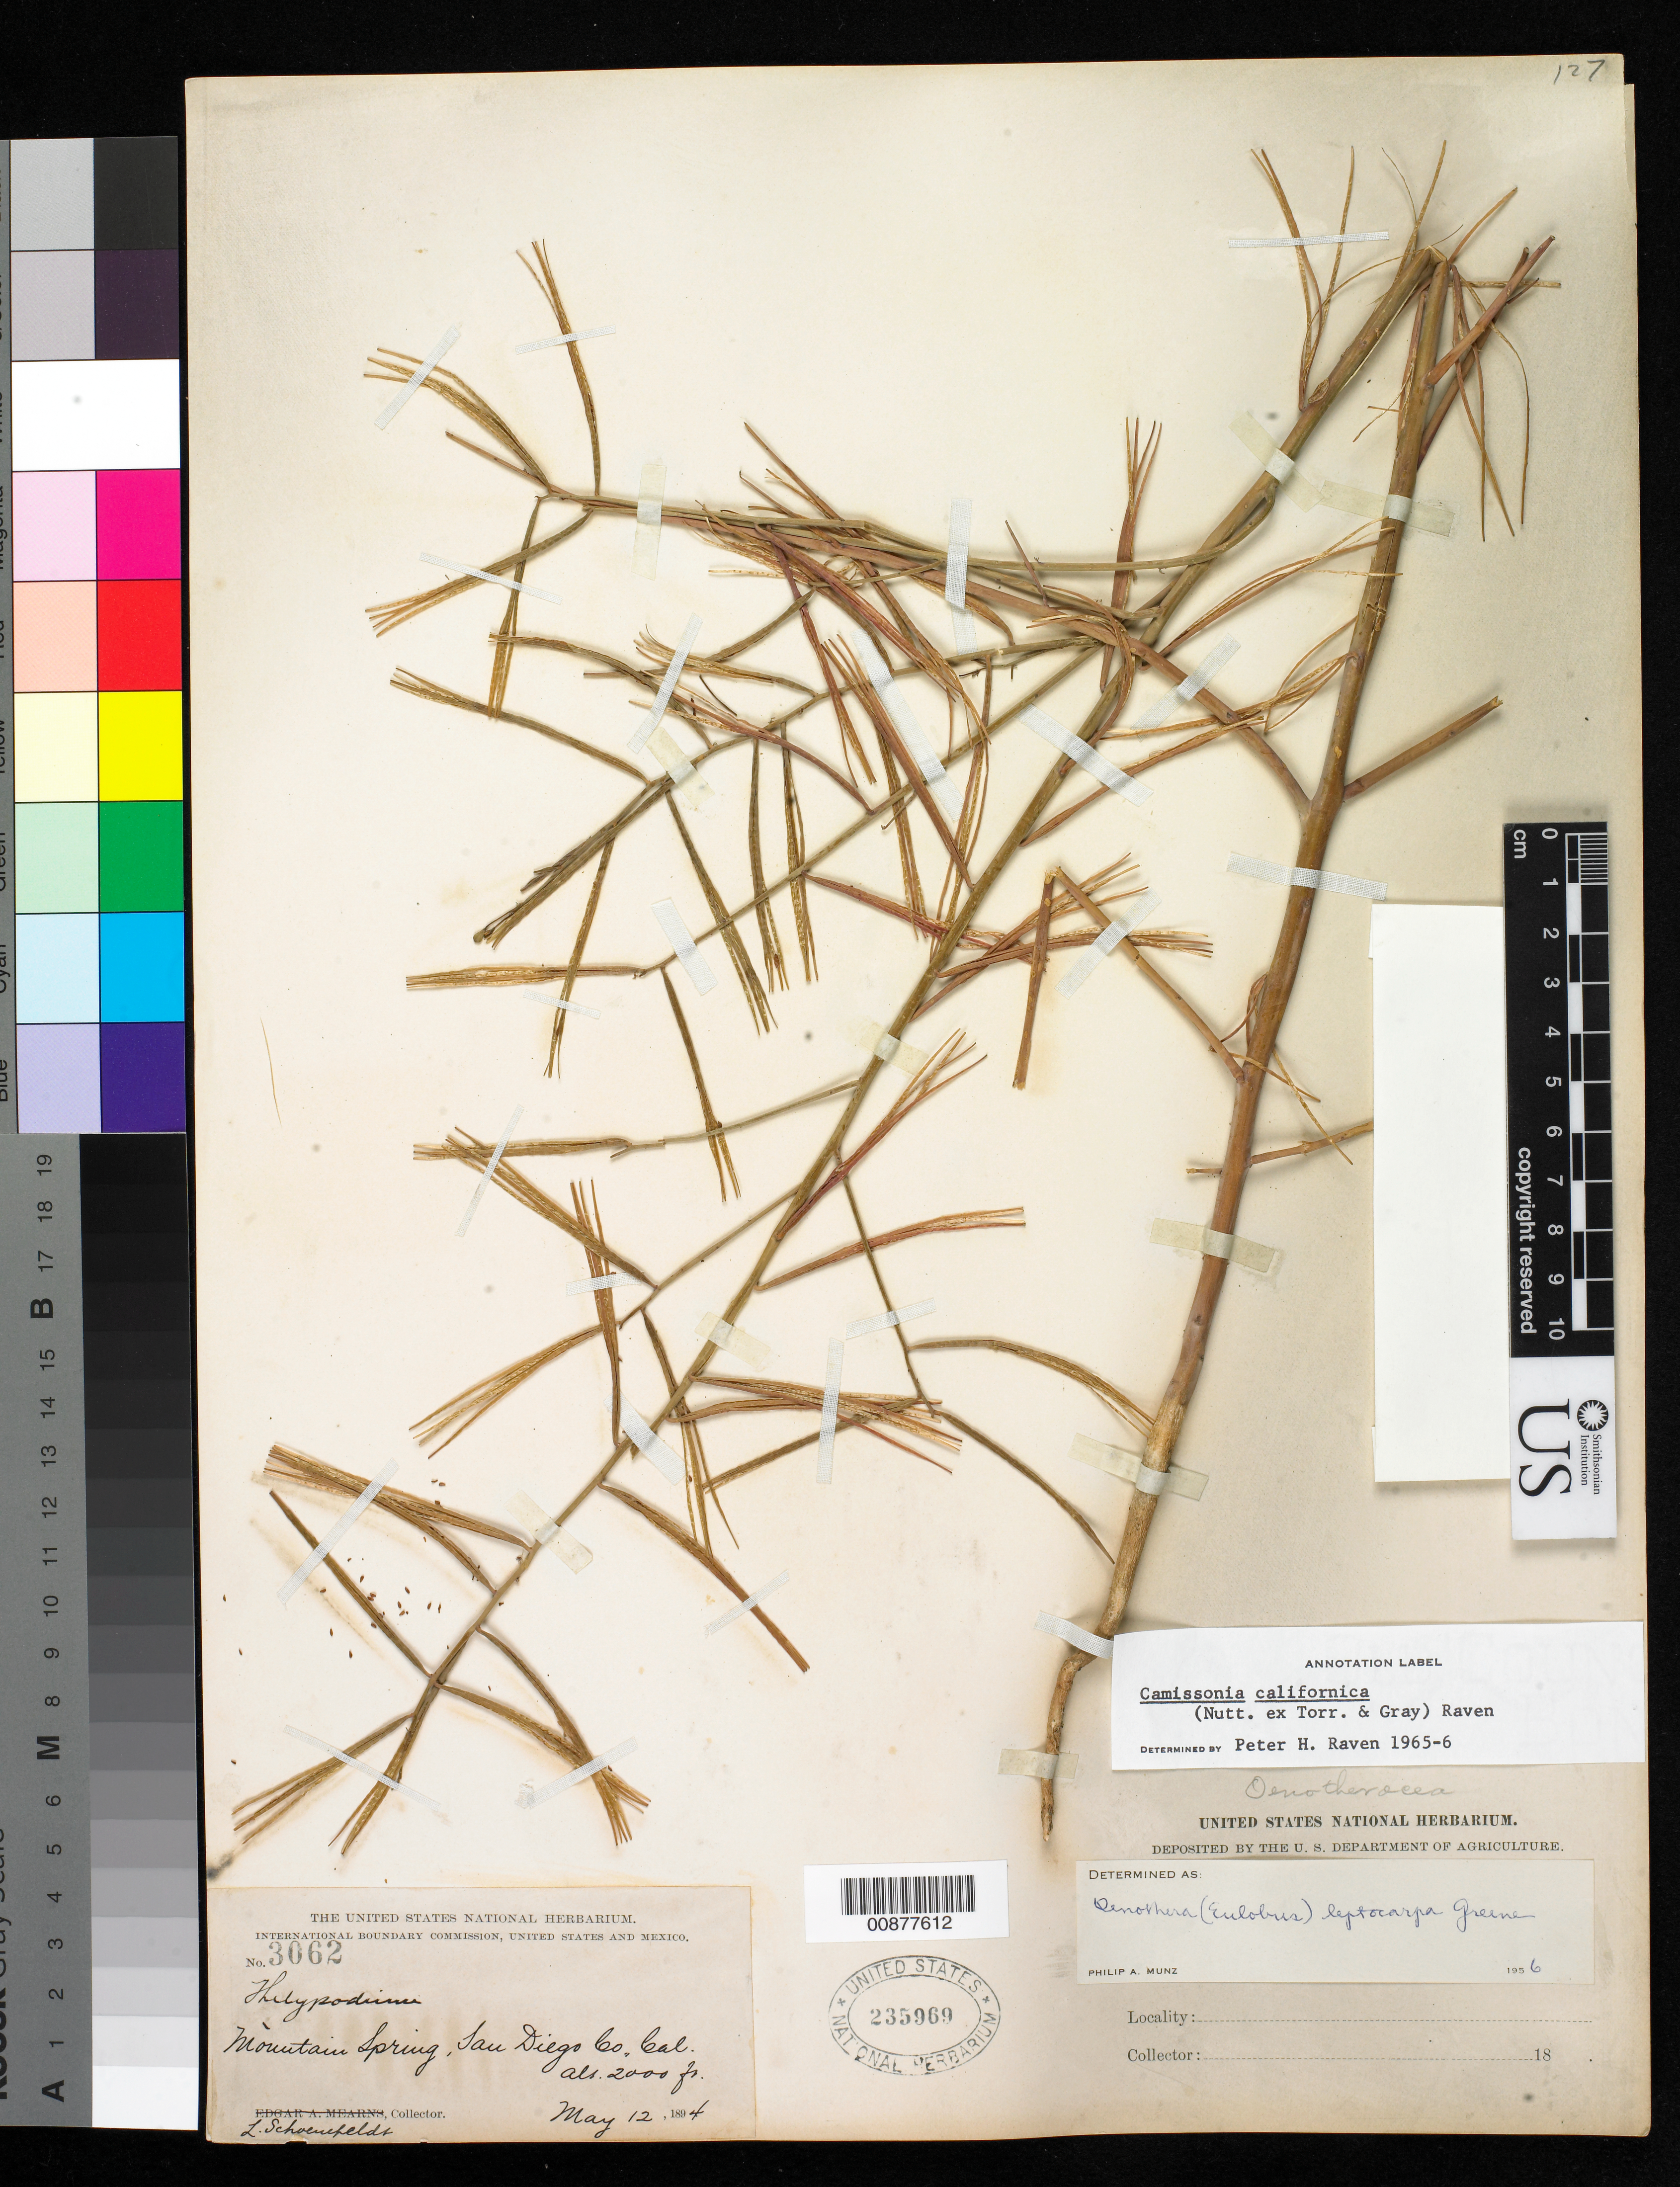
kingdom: Plantae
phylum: Tracheophyta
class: Magnoliopsida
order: Myrtales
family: Onagraceae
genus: Eulobus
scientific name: Eulobus californicus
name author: Nutt. ex Torr. & A. Gray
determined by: Wagner, W. L., (BOT), Smithsonian Institution - National Museum of Natural History (UNITED STATES)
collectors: L. Schoenfeldt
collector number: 3062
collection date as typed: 12 May 1894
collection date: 1894-05-12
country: United States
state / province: California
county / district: San Diego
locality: Mountain Spring, San Diego County, California.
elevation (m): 610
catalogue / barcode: US 235969